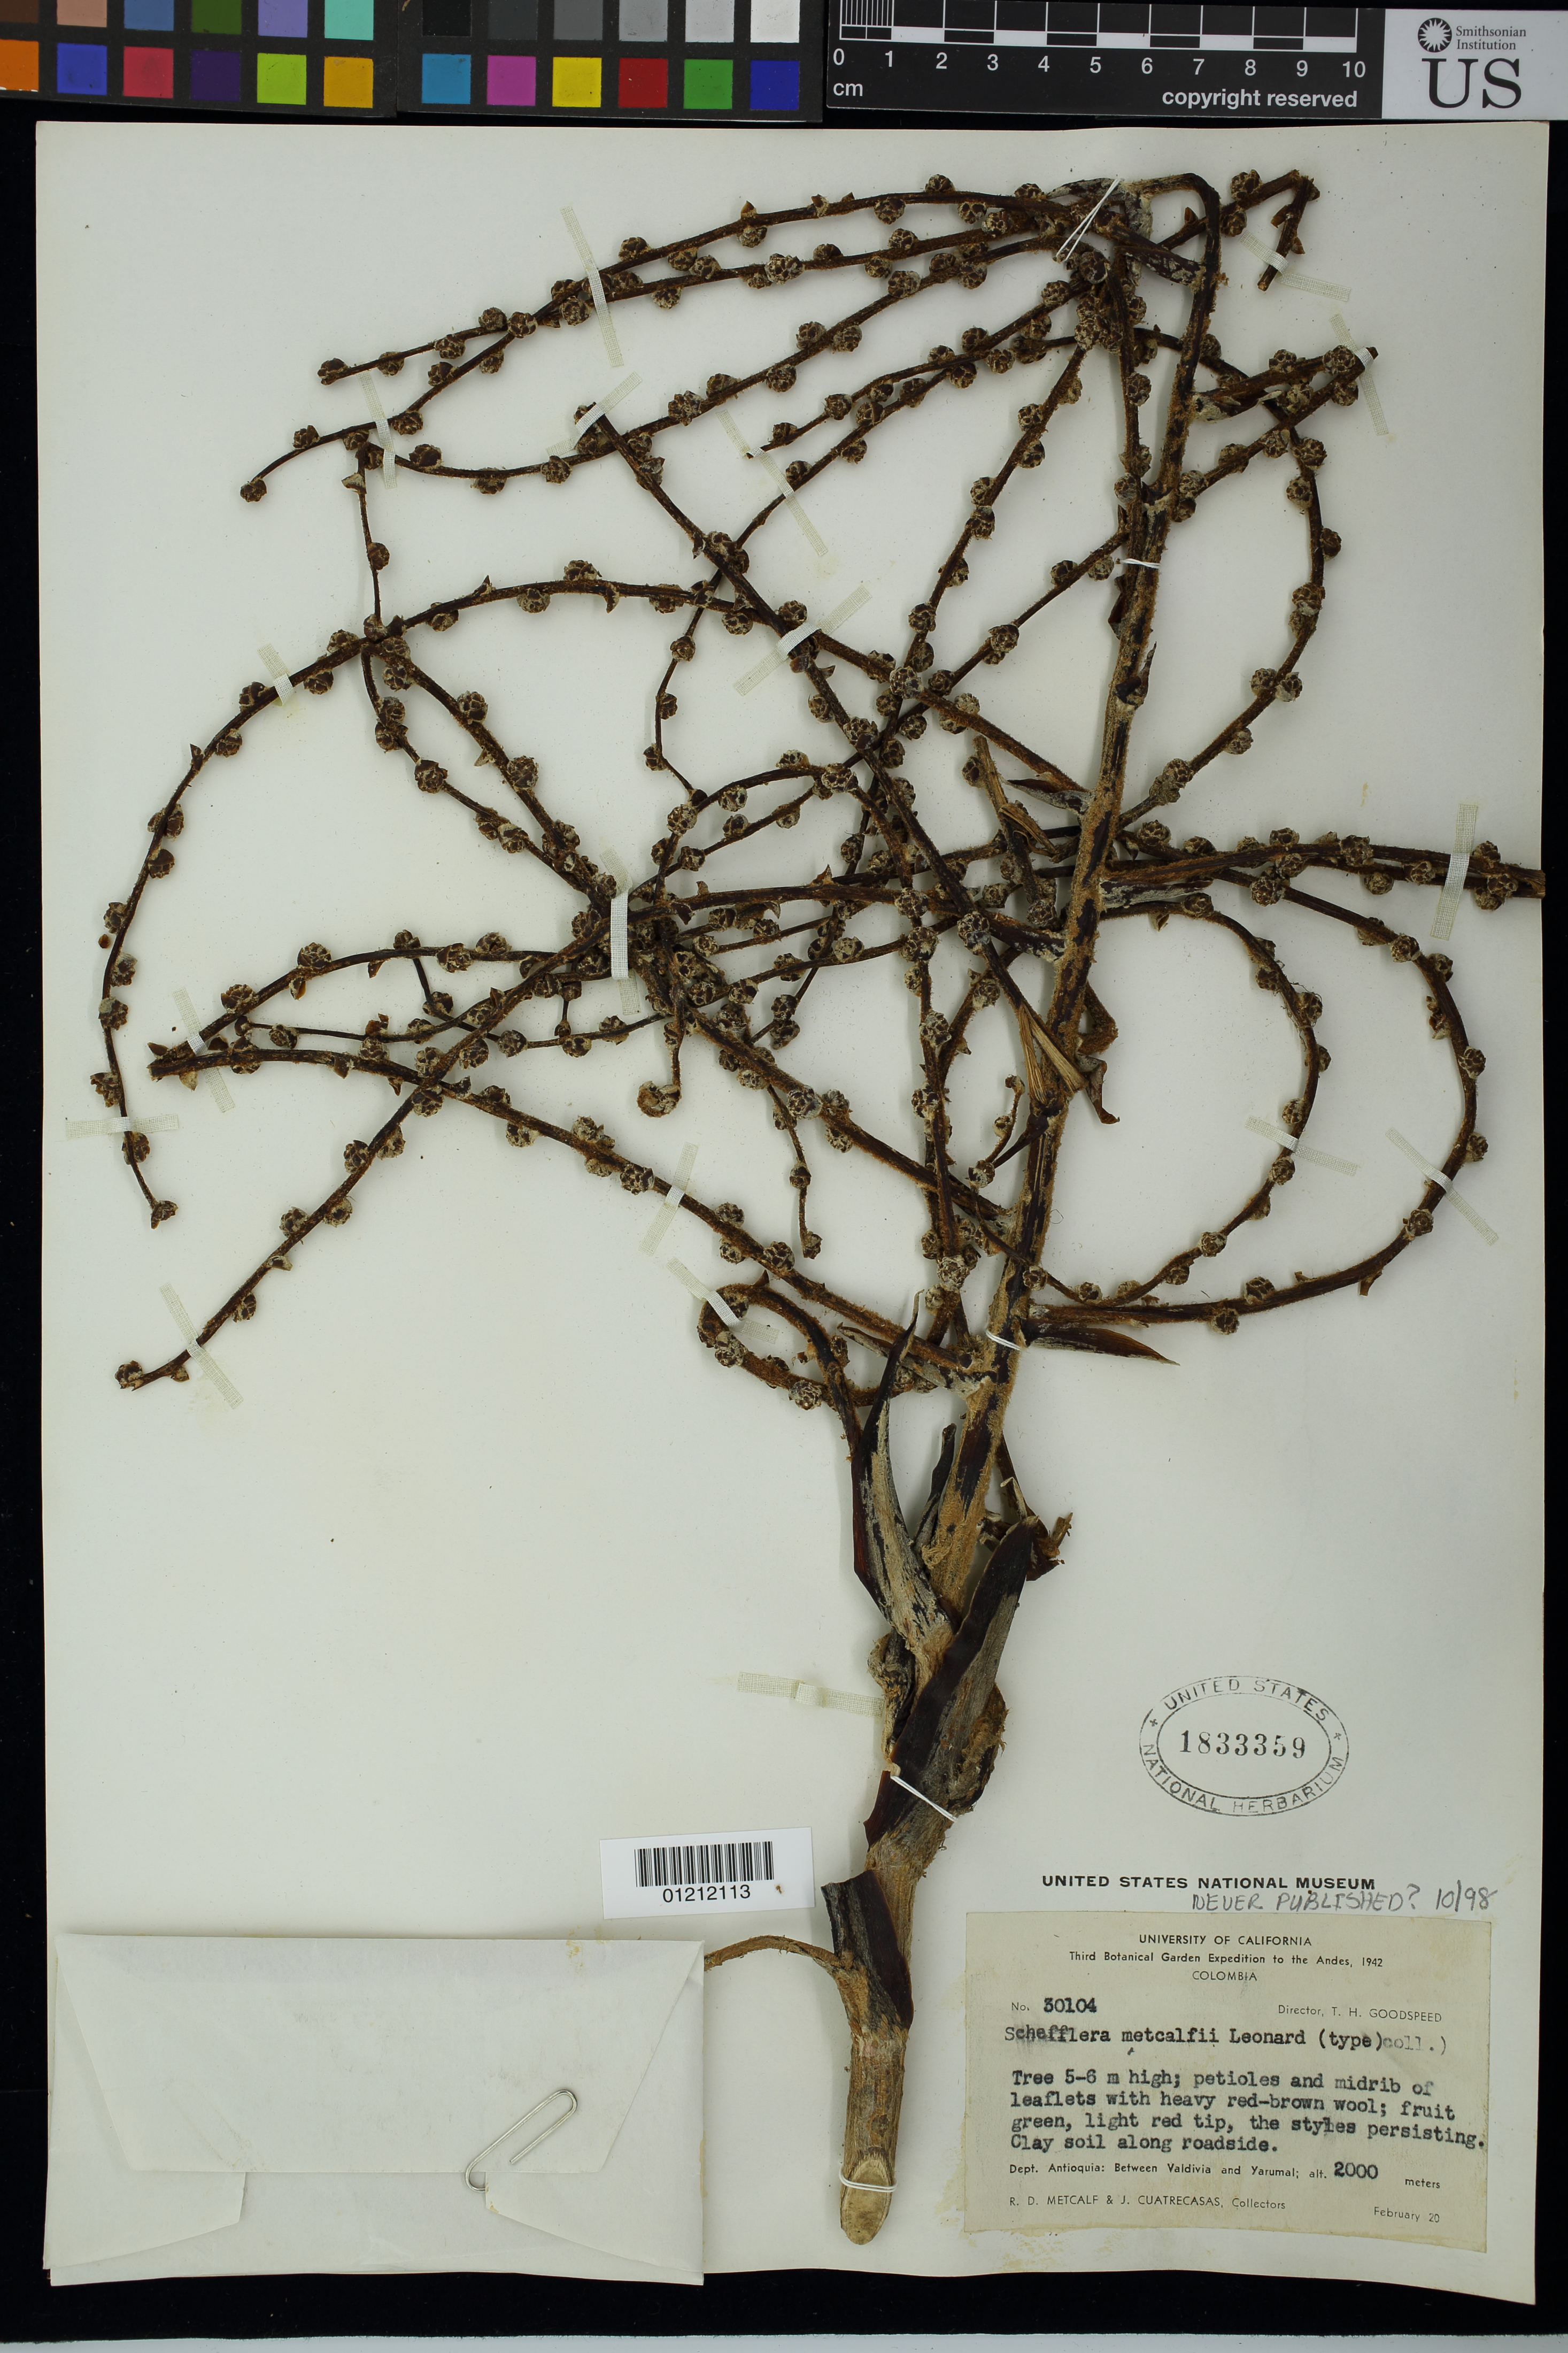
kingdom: Plantae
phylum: Tracheophyta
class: Magnoliopsida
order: Apiales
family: Araliaceae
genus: Schefflera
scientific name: Schefflera sp.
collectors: R. D. Metcalf & J. Cuatrecasas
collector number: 30104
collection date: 1942-02-20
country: Colombia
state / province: Antioquia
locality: Between Valdivia and Yarumal.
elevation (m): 2000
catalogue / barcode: US 1833359